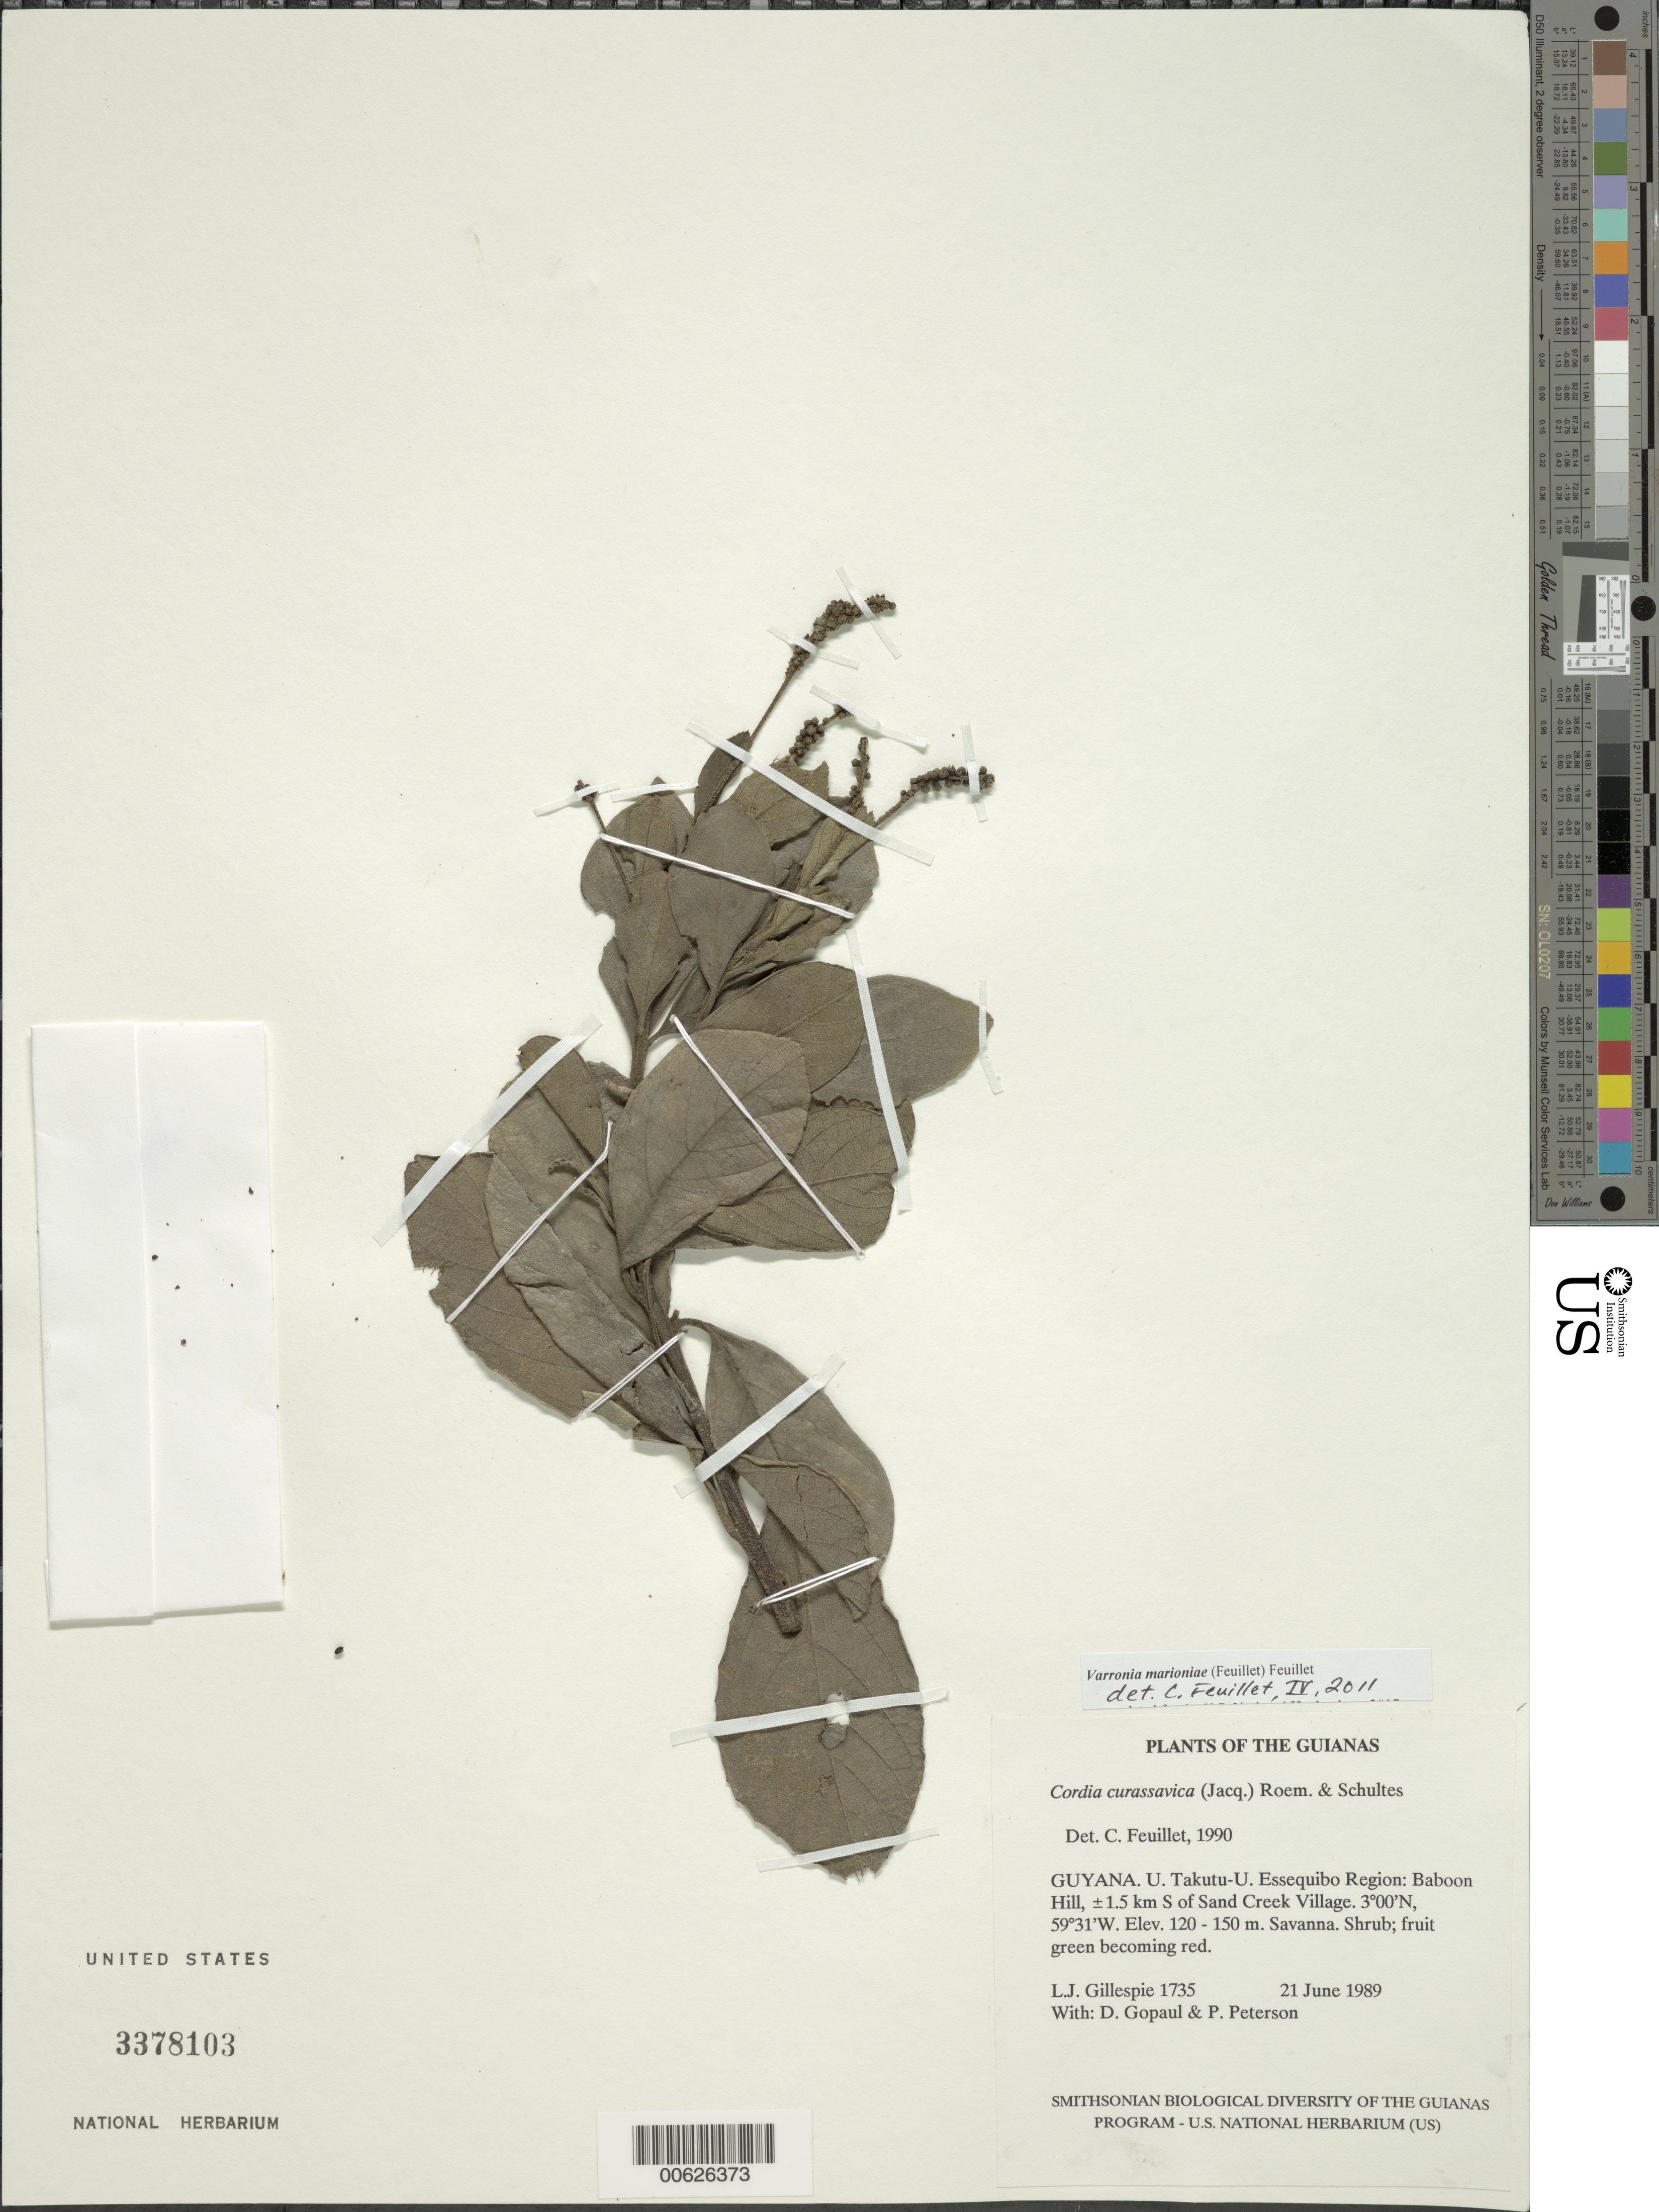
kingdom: Plantae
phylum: Tracheophyta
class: Magnoliopsida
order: Boraginales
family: Cordiaceae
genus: Varronia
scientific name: Varronia marioniae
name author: (Feuillet) Feuillet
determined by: Feuillet, C.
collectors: L. J. Gillespie, D. Gopaul & P. M. Peterson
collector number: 1735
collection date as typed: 21 June 1989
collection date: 1989-06-21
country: Guyana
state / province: U. Takutu-U. Essequibo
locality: Baboon Hill, ±1.5 km S of Sand Creek Village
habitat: Savanna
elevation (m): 120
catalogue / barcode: US 3378103